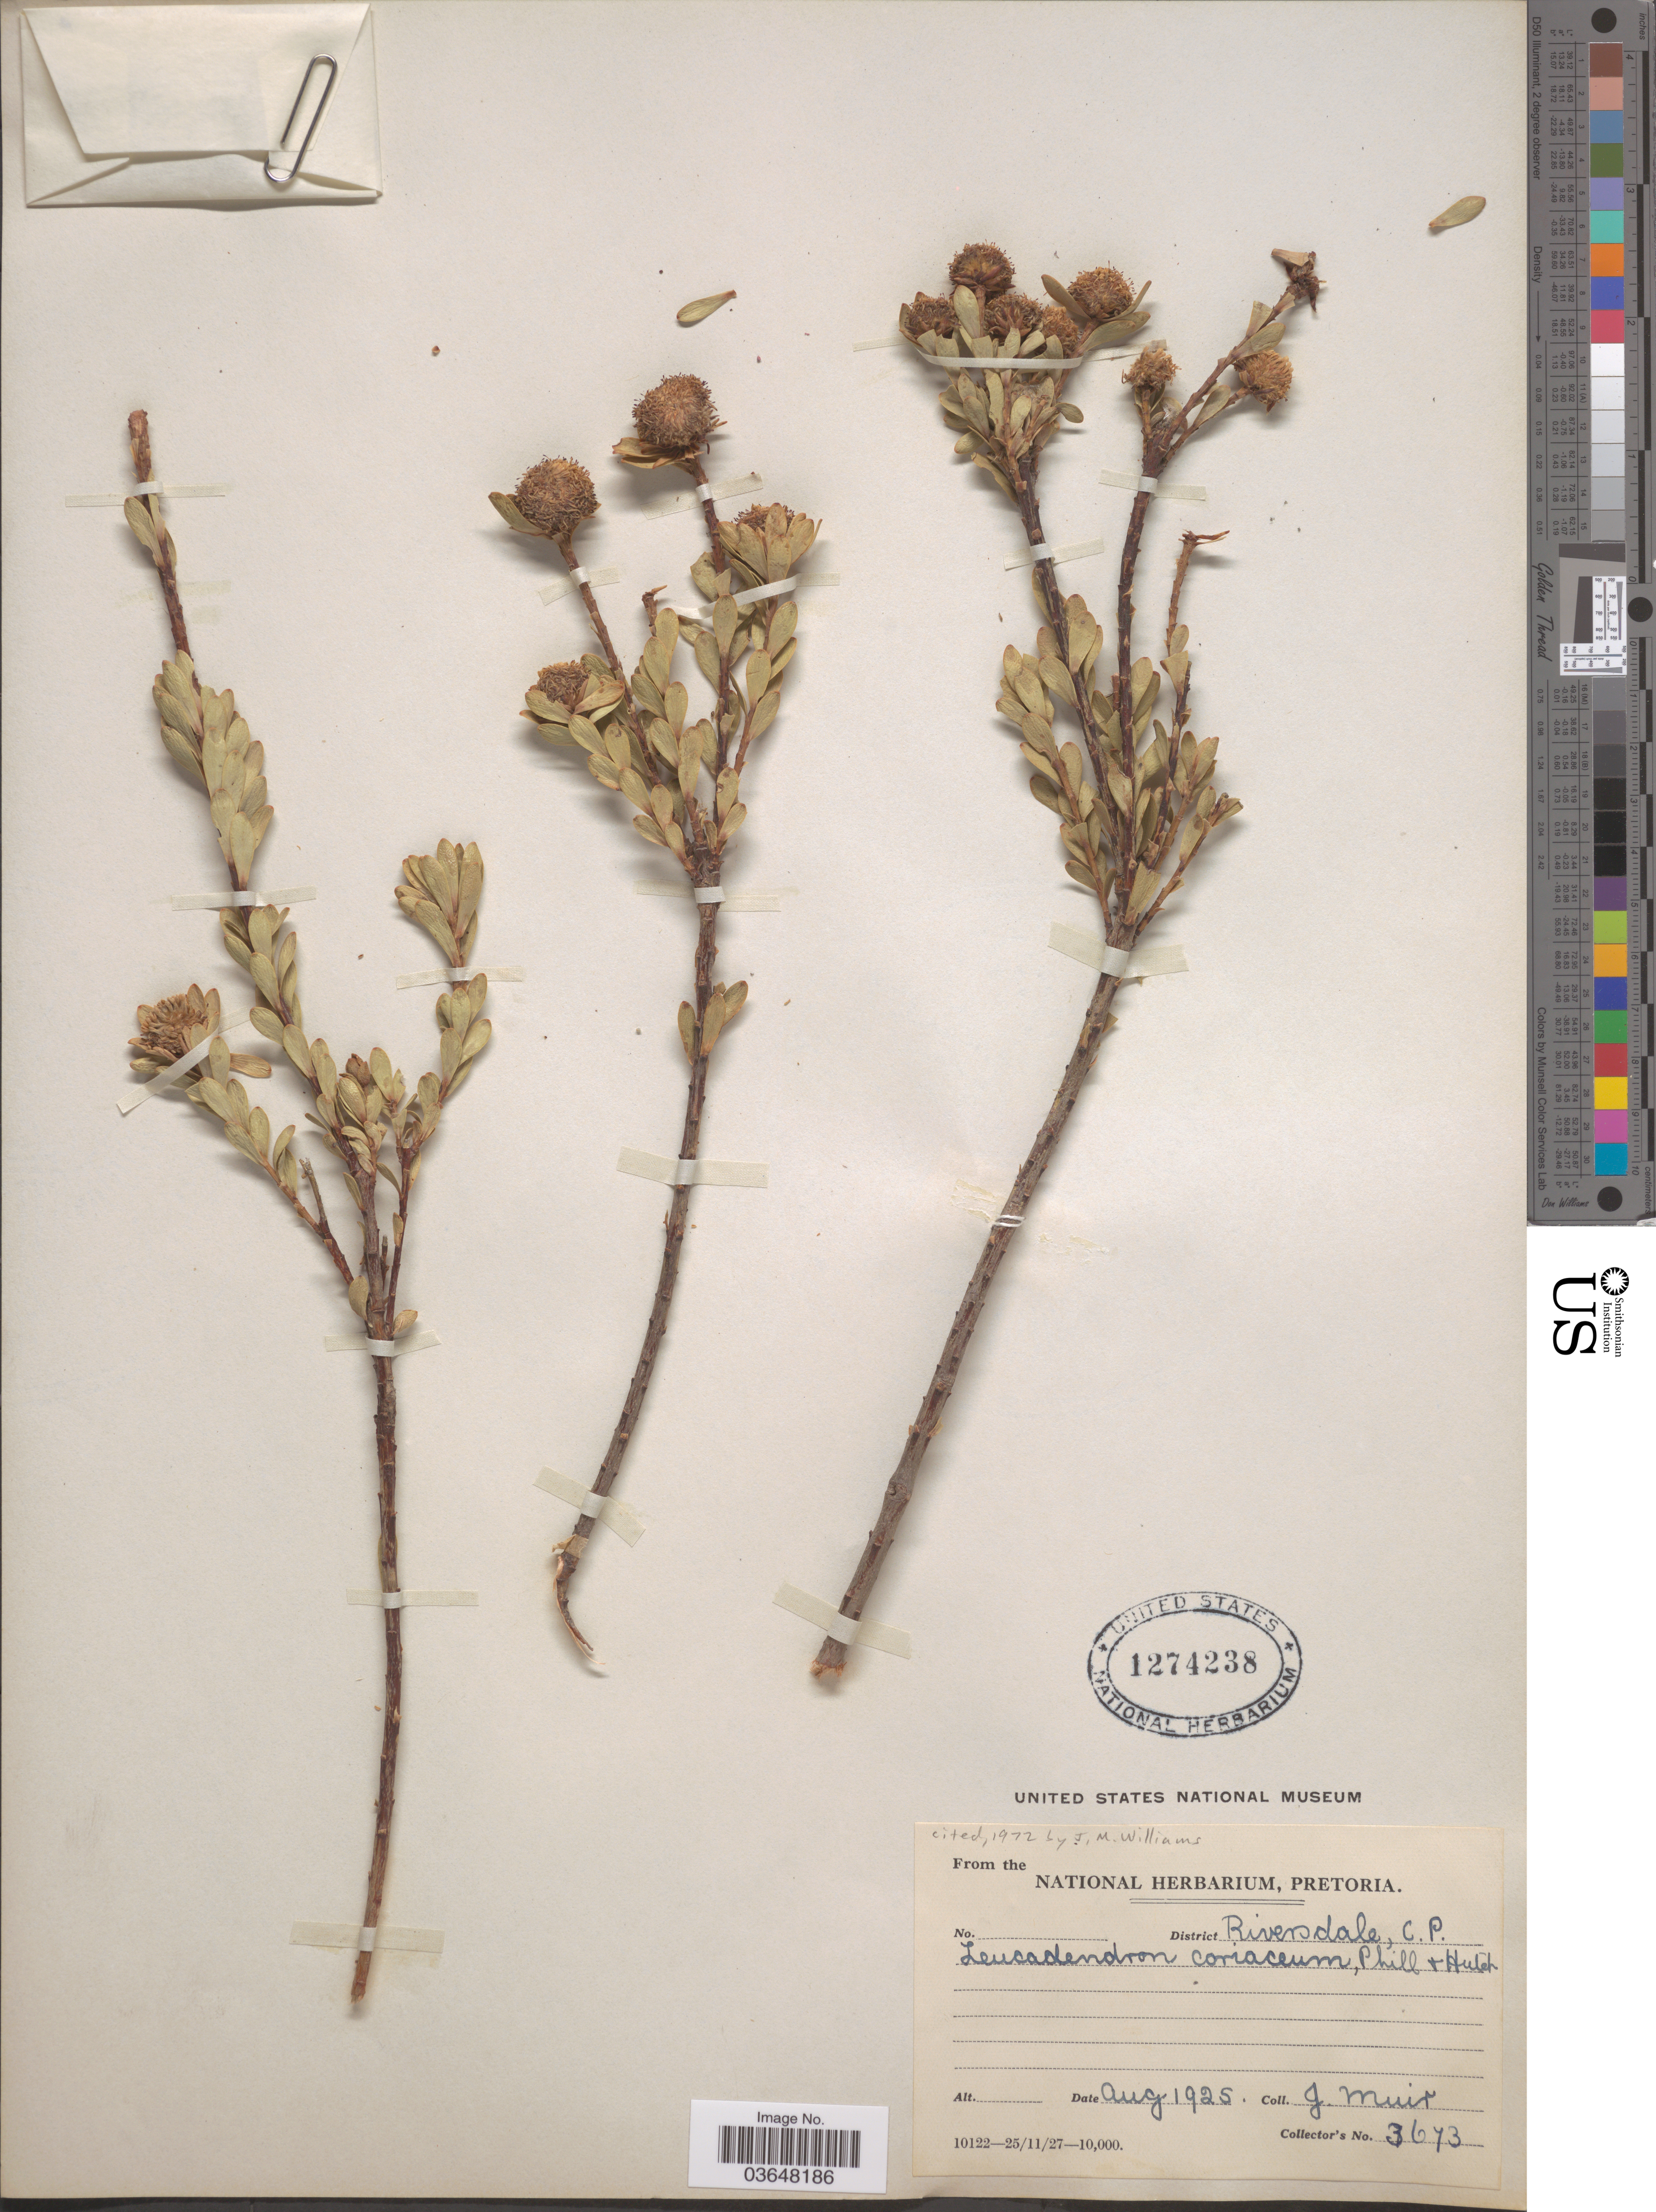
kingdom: Plantae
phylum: Tracheophyta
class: Magnoliopsida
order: Proteales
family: Proteaceae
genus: Leucadendron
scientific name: Leucadendron coriaceum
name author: E. Phillips & Hutch.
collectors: J. Muir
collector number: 3673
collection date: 1925-08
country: South Africa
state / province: Western Cape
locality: District Riversdale.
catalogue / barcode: US 1274238